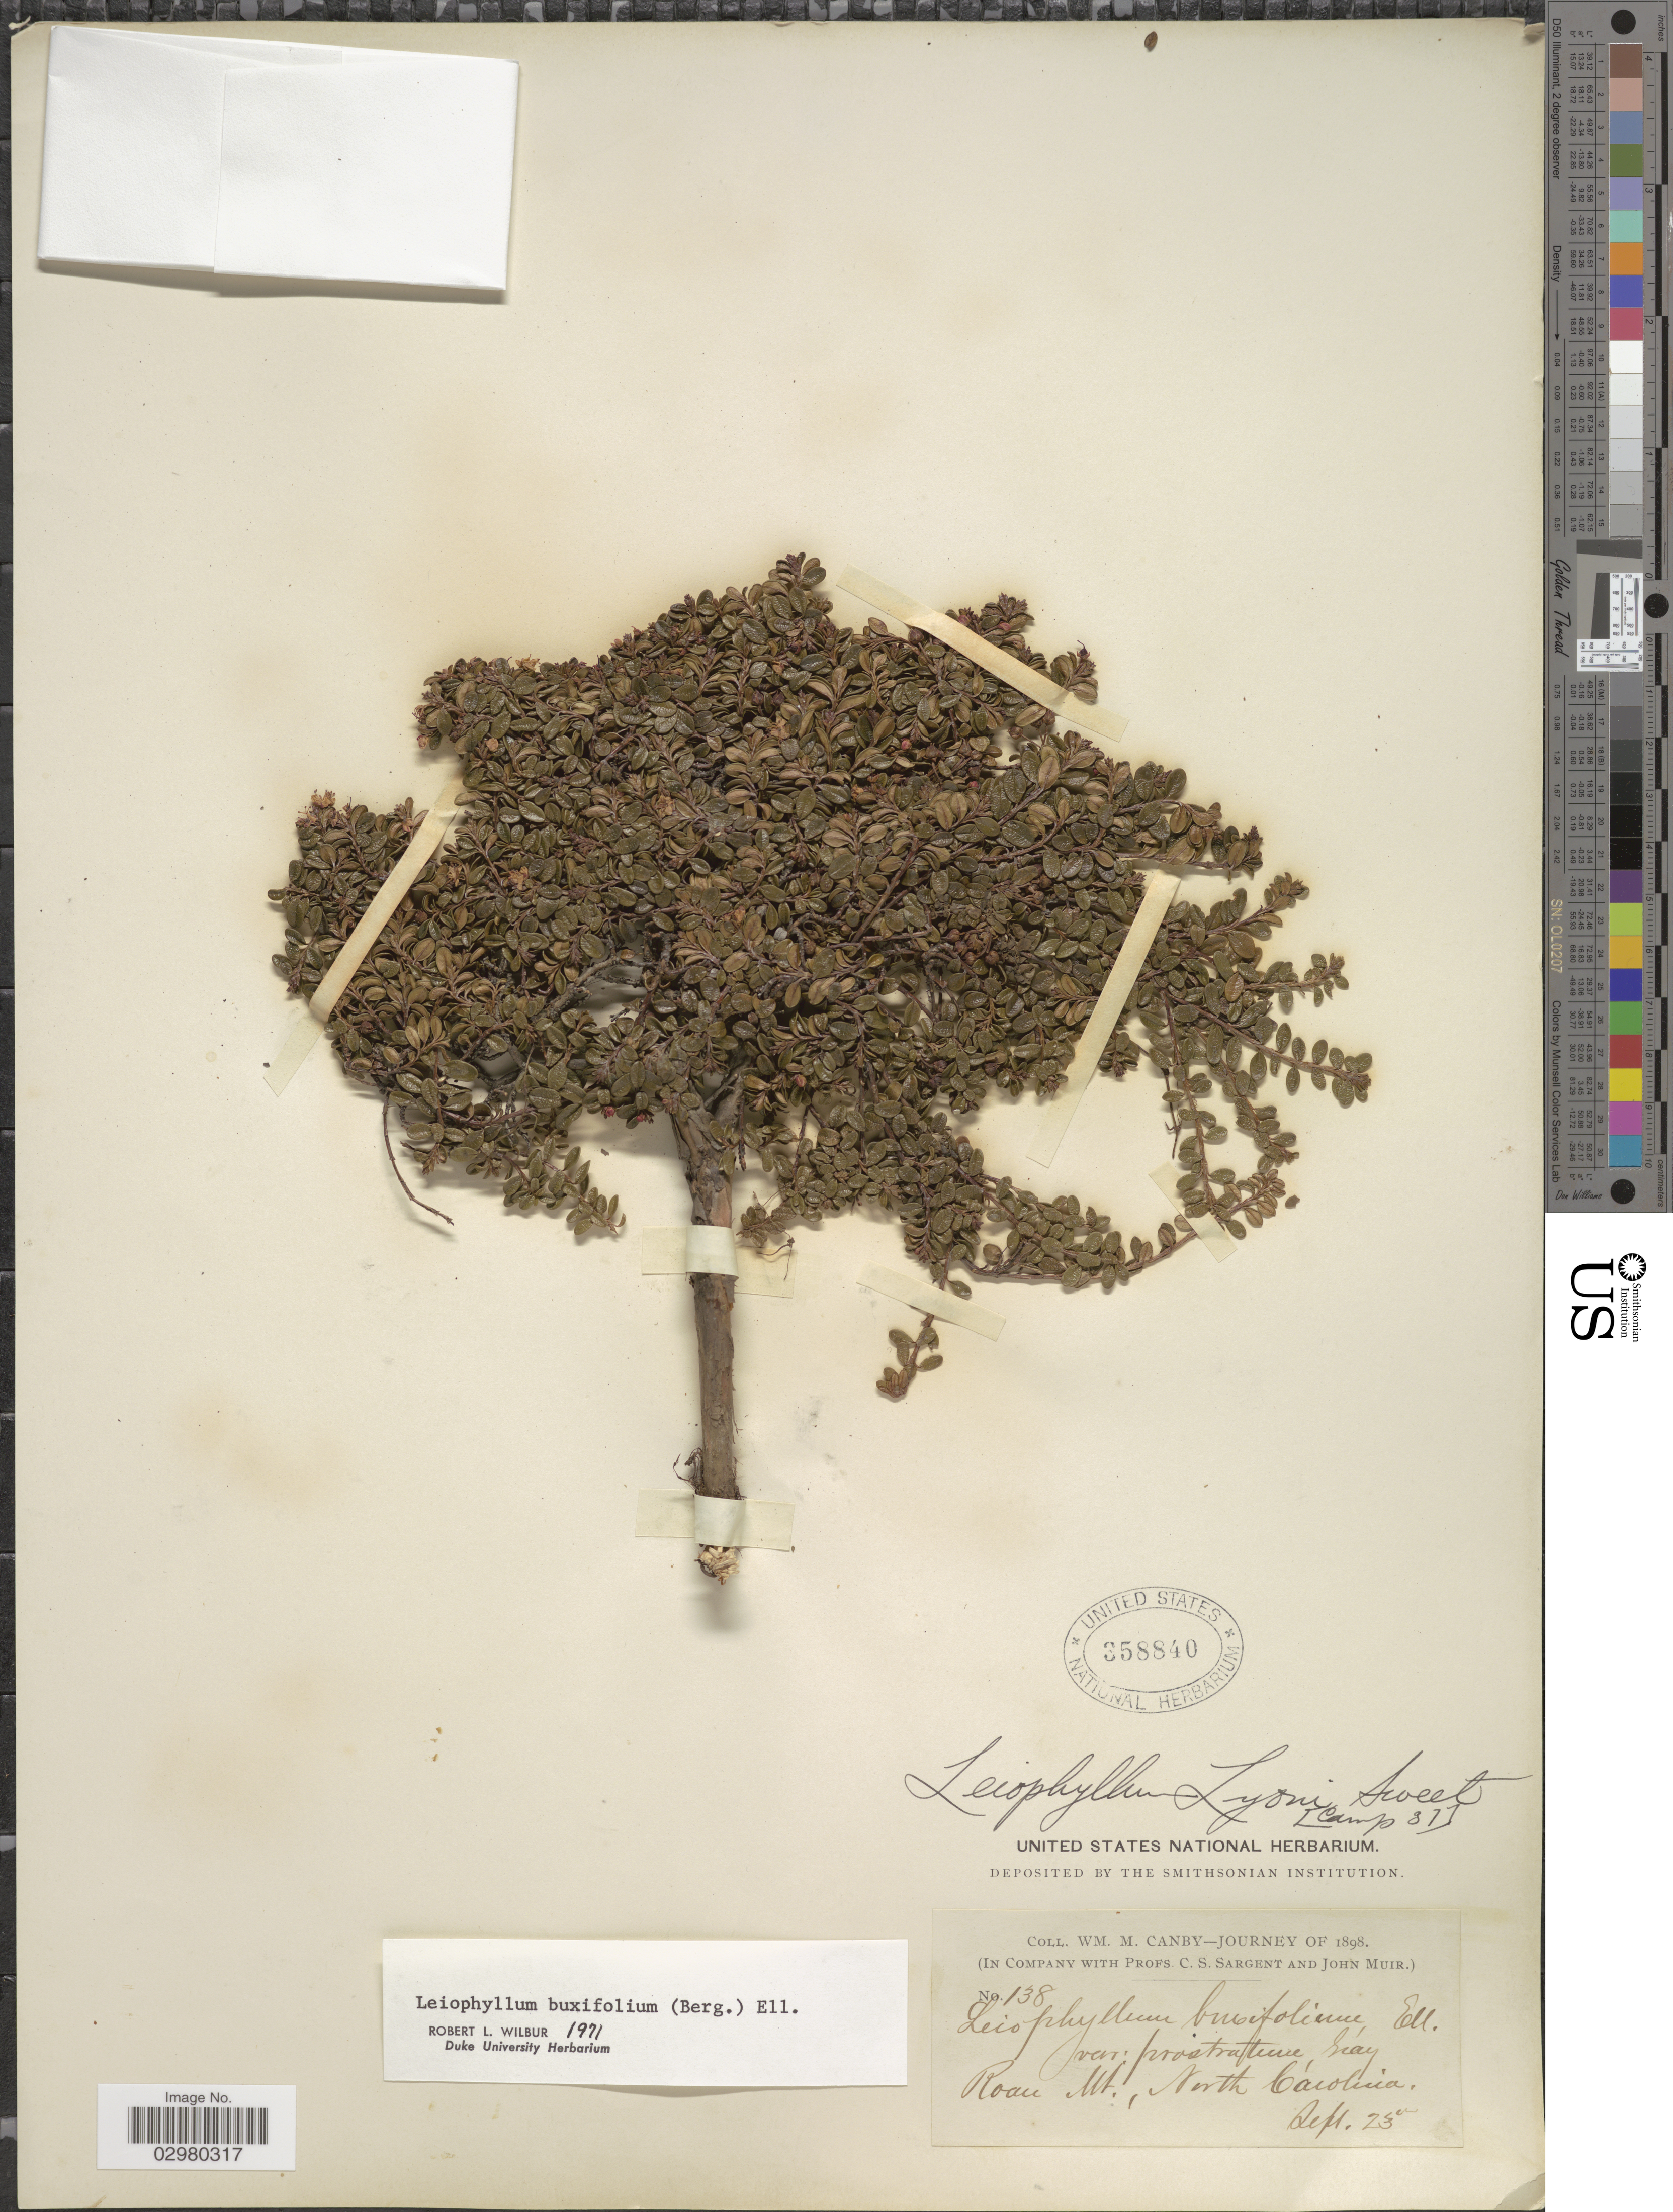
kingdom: Plantae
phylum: Tracheophyta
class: Magnoliopsida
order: Ericales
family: Ericaceae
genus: Leiophyllum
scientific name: Leiophyllum buxifolium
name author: (Bergius) Elliott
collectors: W. M. Canby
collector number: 138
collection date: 1898-09-23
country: United States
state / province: North Carolina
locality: Roan Mt.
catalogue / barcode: US 358840